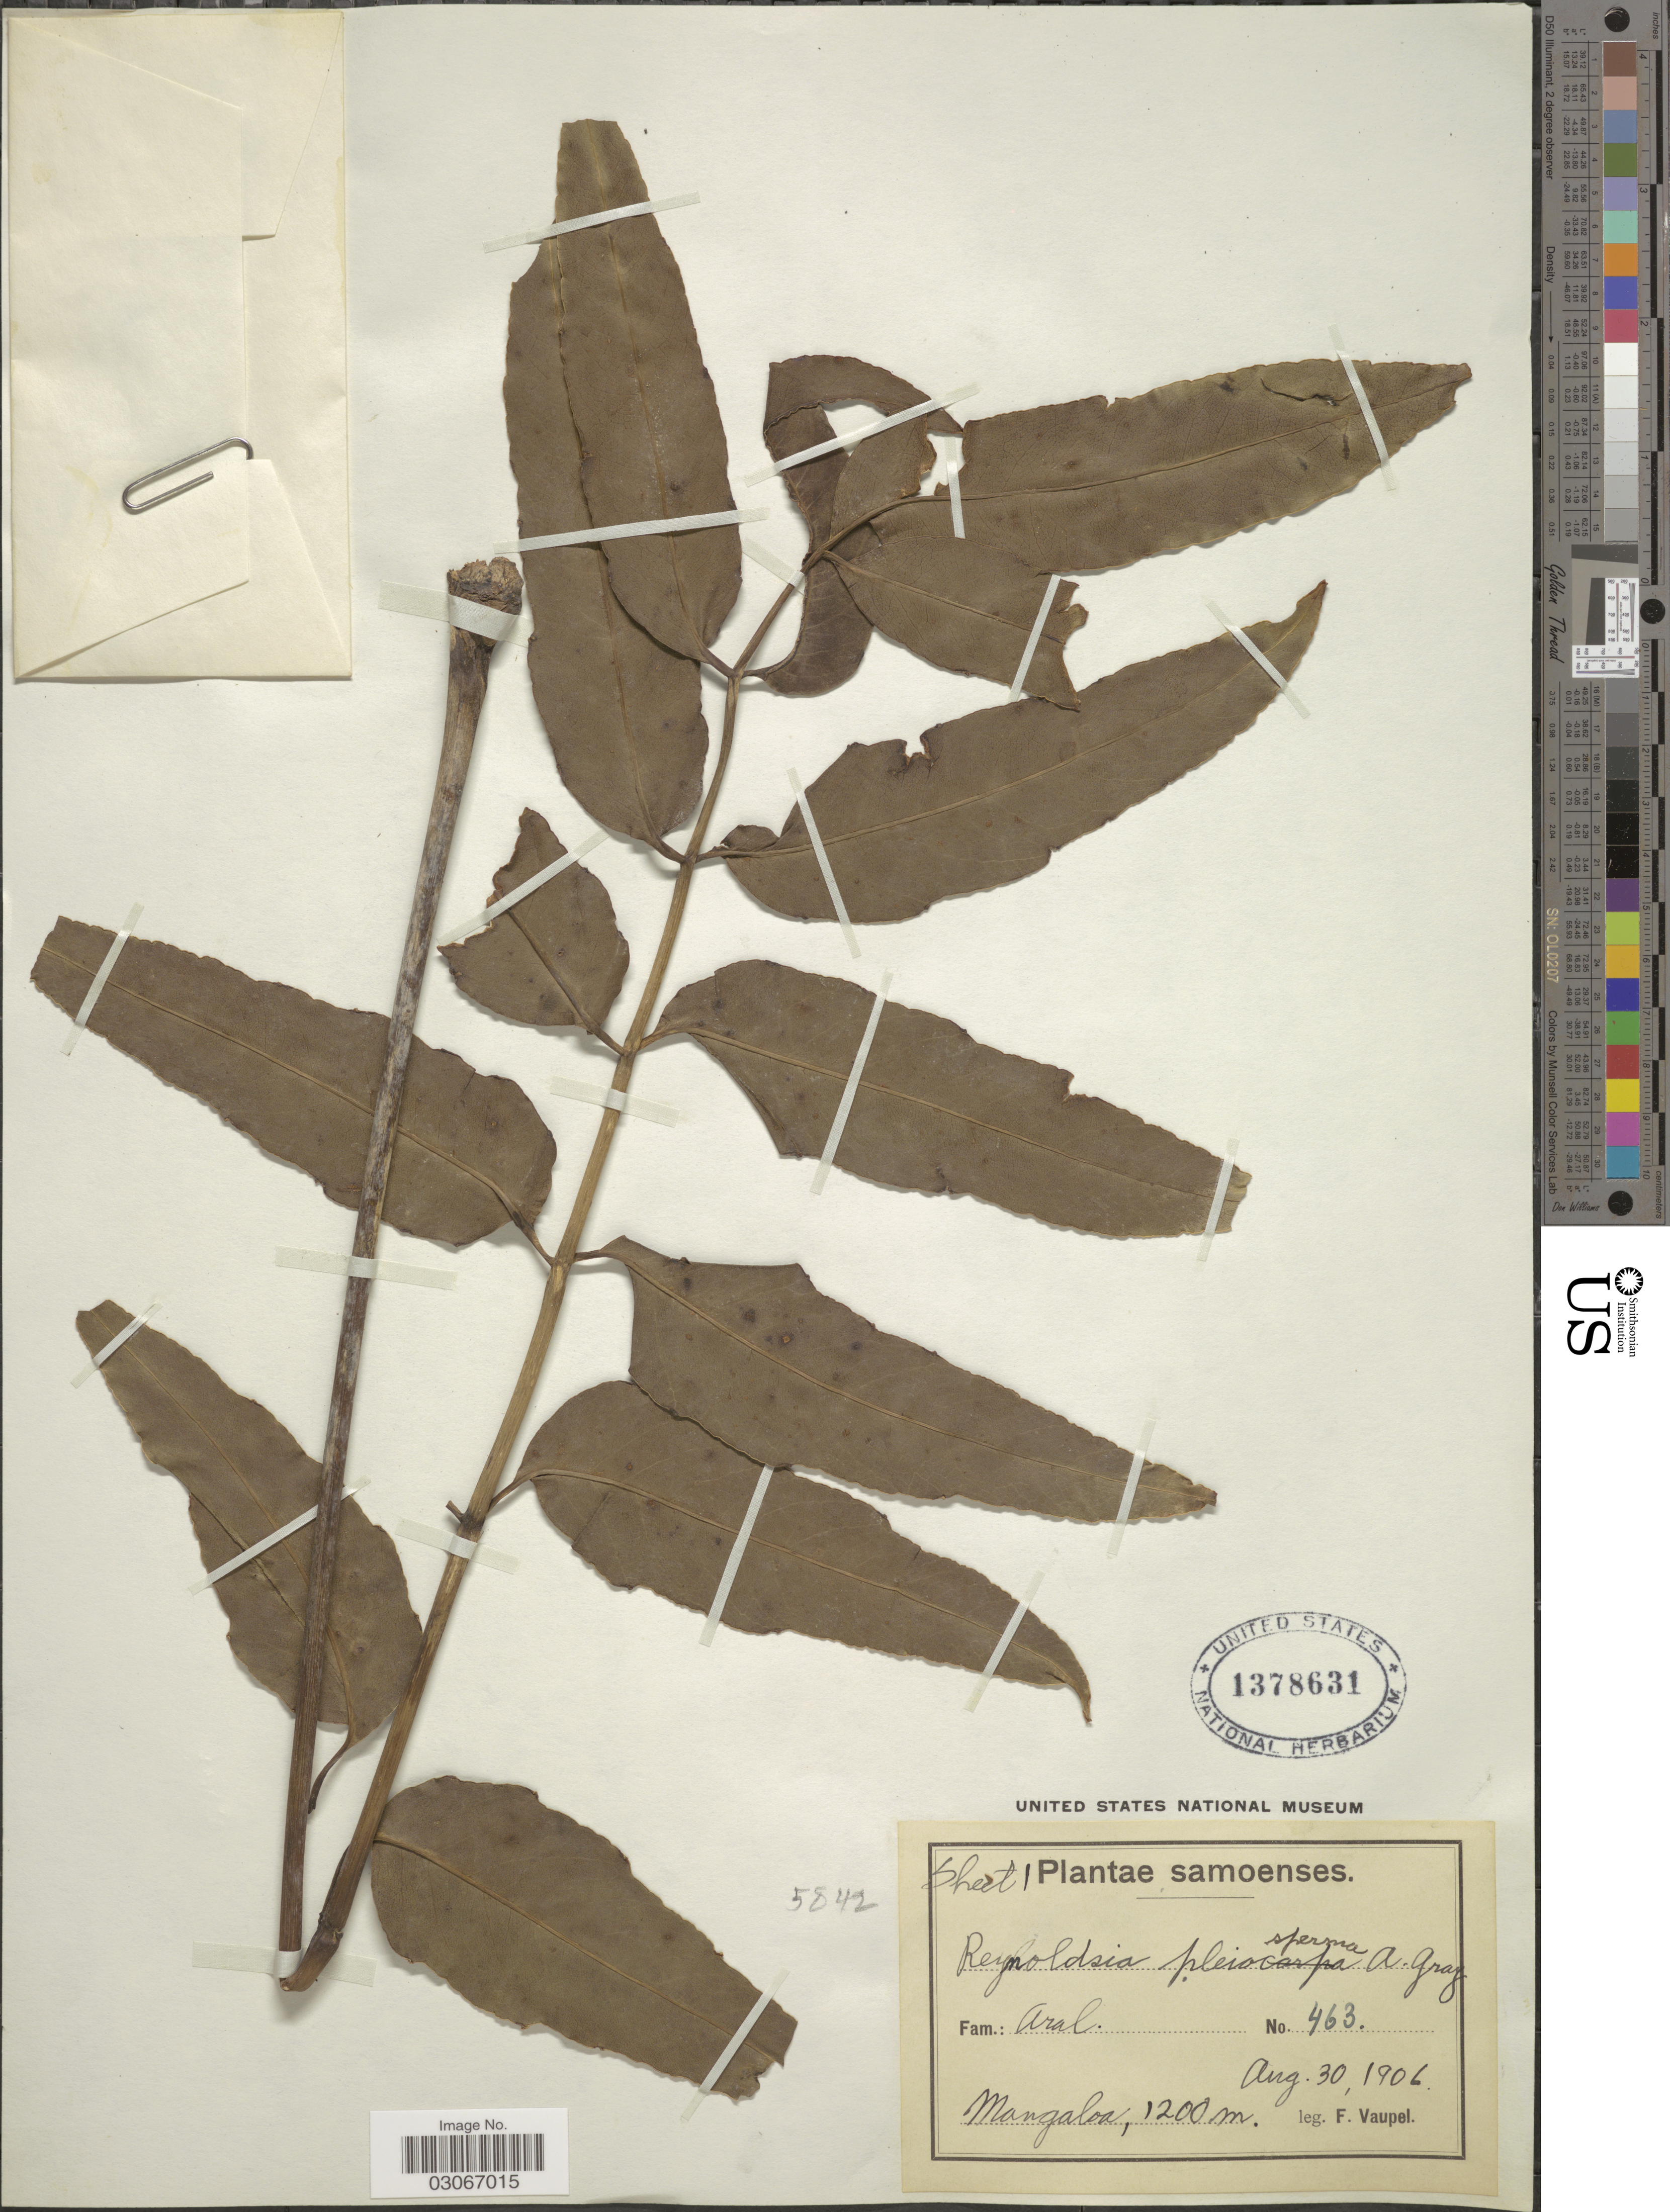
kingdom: Plantae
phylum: Tracheophyta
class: Magnoliopsida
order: Apiales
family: Araliaceae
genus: Polyscias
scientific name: Polyscias pleiosperma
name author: (A. Gray) Lowry & G. M. Plunkett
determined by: Wagner, W. L., (BOT), Smithsonian Institution - National Museum of Natural History (UNITED STATES)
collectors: F. Vaupel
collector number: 463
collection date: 1906-08-30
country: Samoa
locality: Samoenses. Mangaloa.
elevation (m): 1200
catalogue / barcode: US 1378631